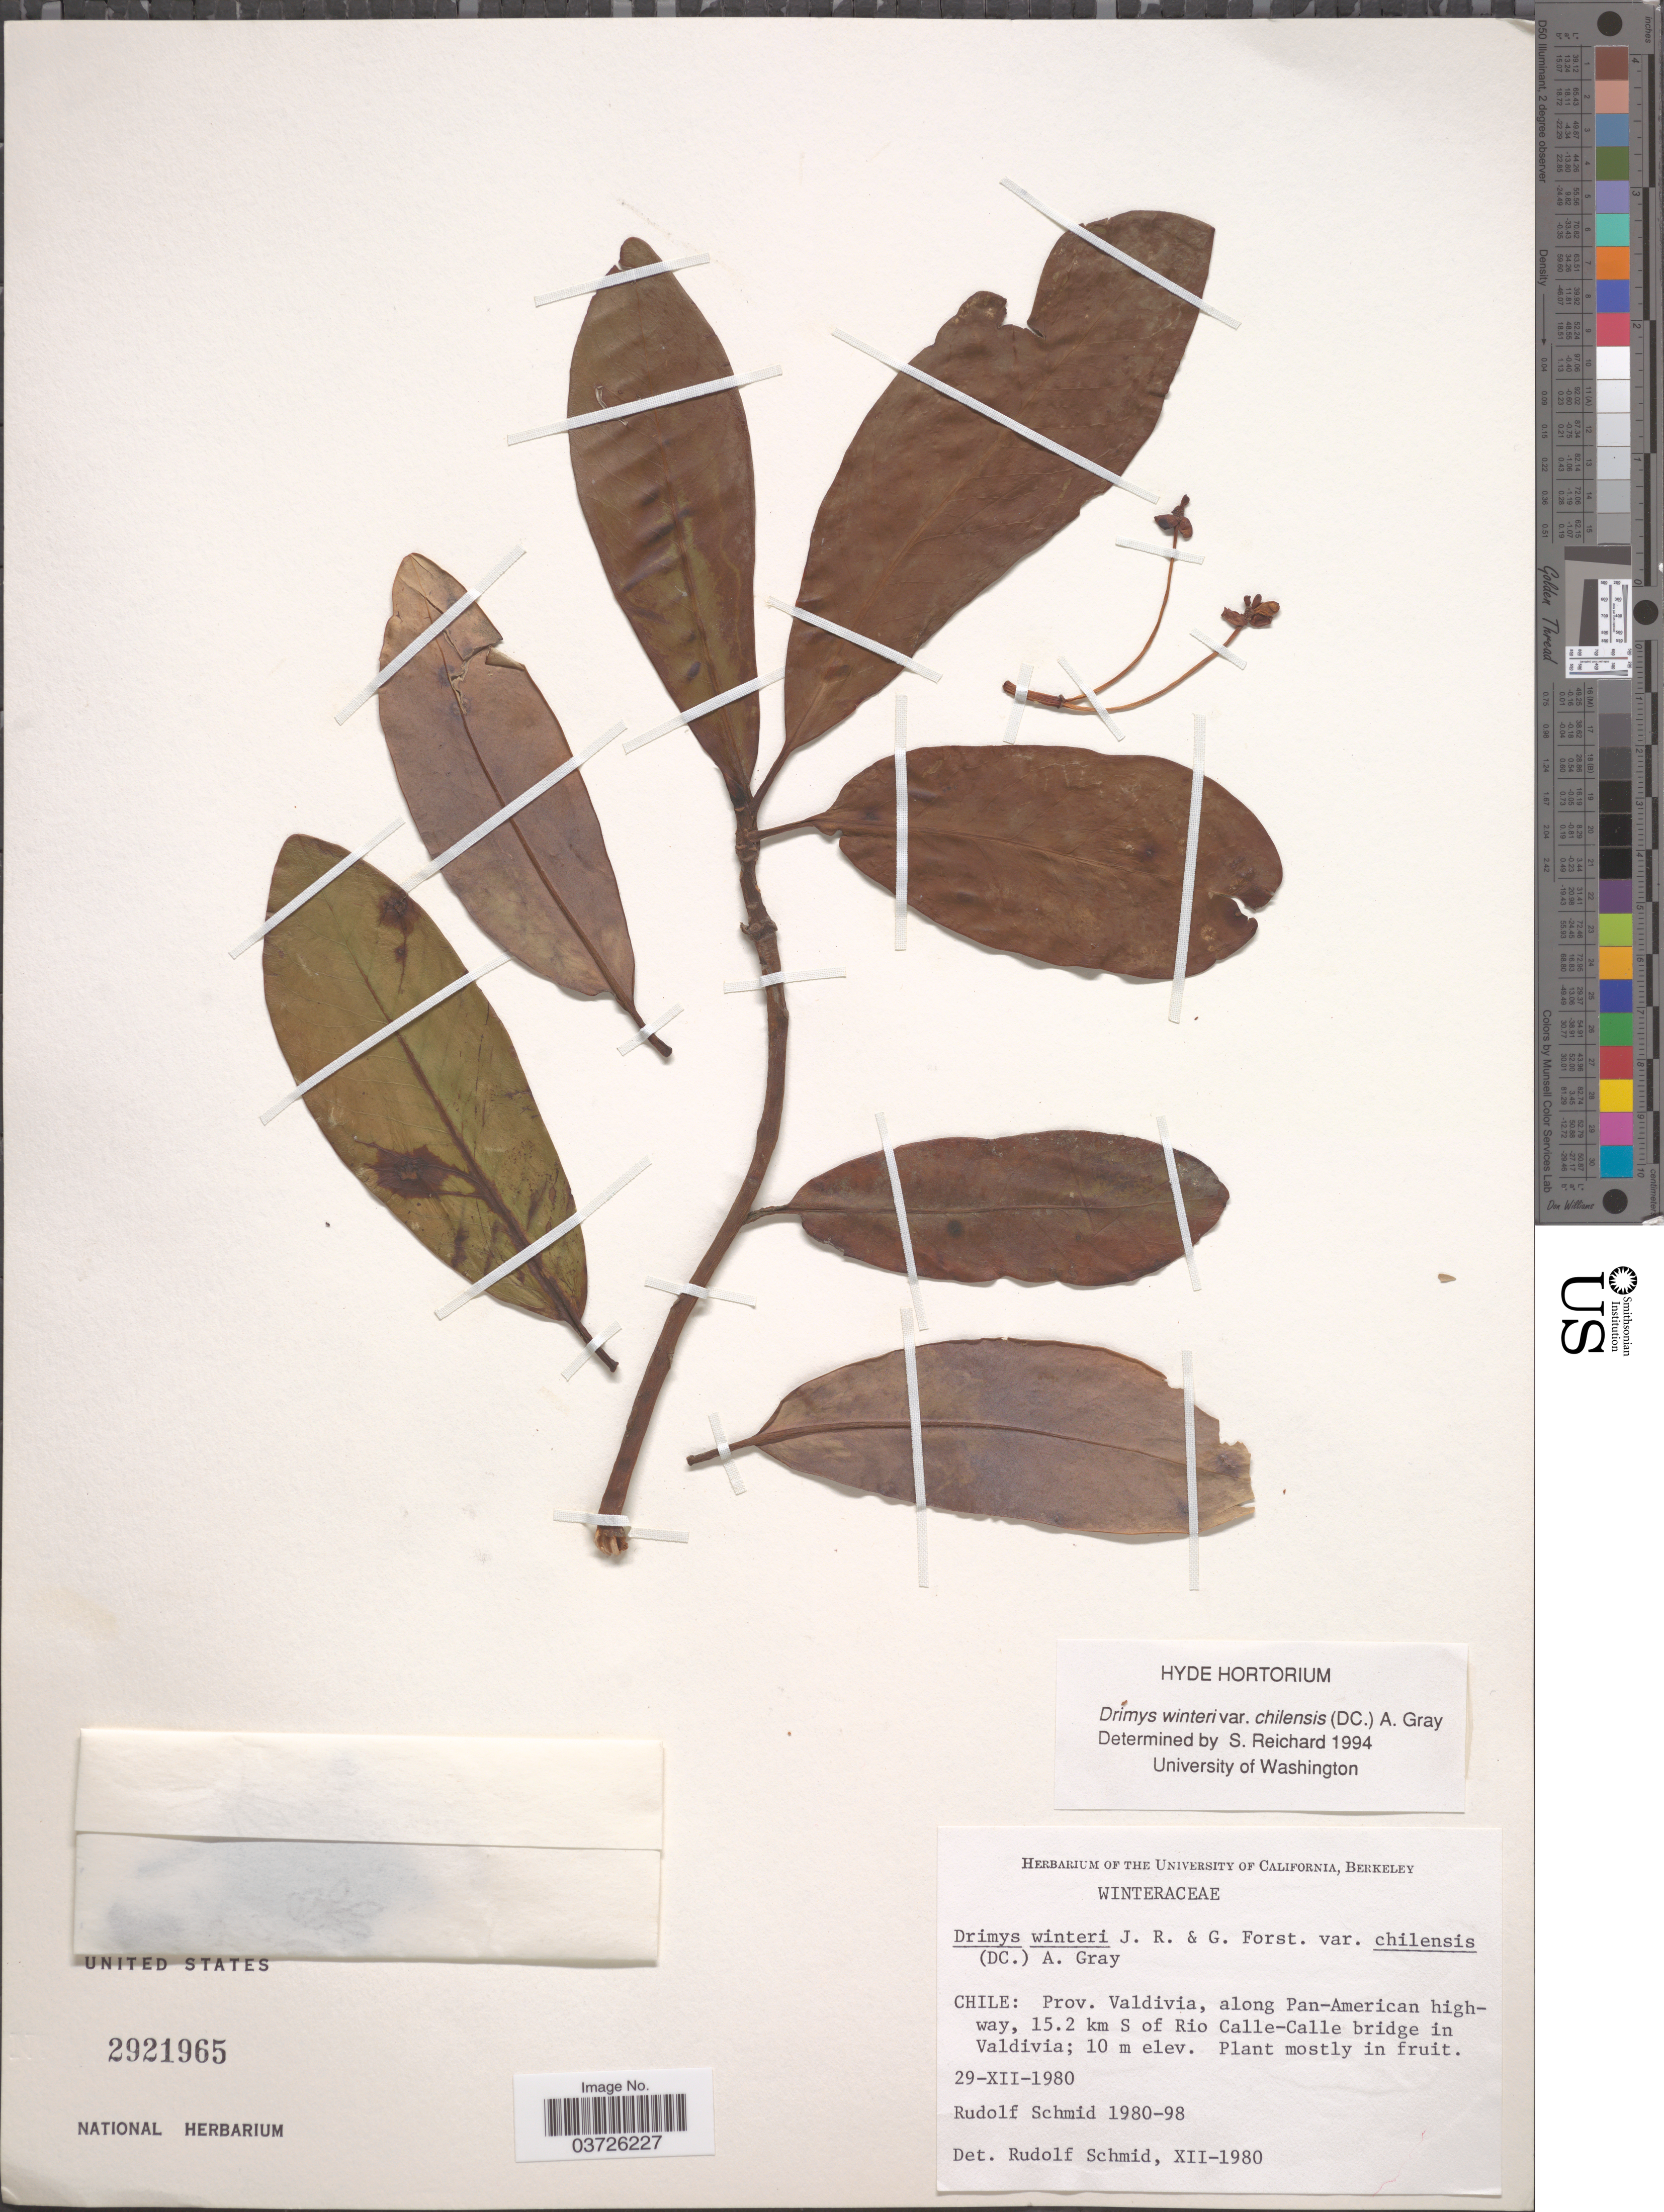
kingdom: Plantae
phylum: Tracheophyta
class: Magnoliopsida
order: Canellales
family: Winteraceae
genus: Drimys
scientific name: Drimys winteri var. chilensis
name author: (DC.) A. Gray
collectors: R. Schmid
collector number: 1980-98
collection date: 1980-12-29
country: Chile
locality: Prov. Valdivia, along Pan-American highway, 15.2 km S of Rio Calle-Calle bridge in Valdivia.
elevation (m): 10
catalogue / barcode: US 2921965